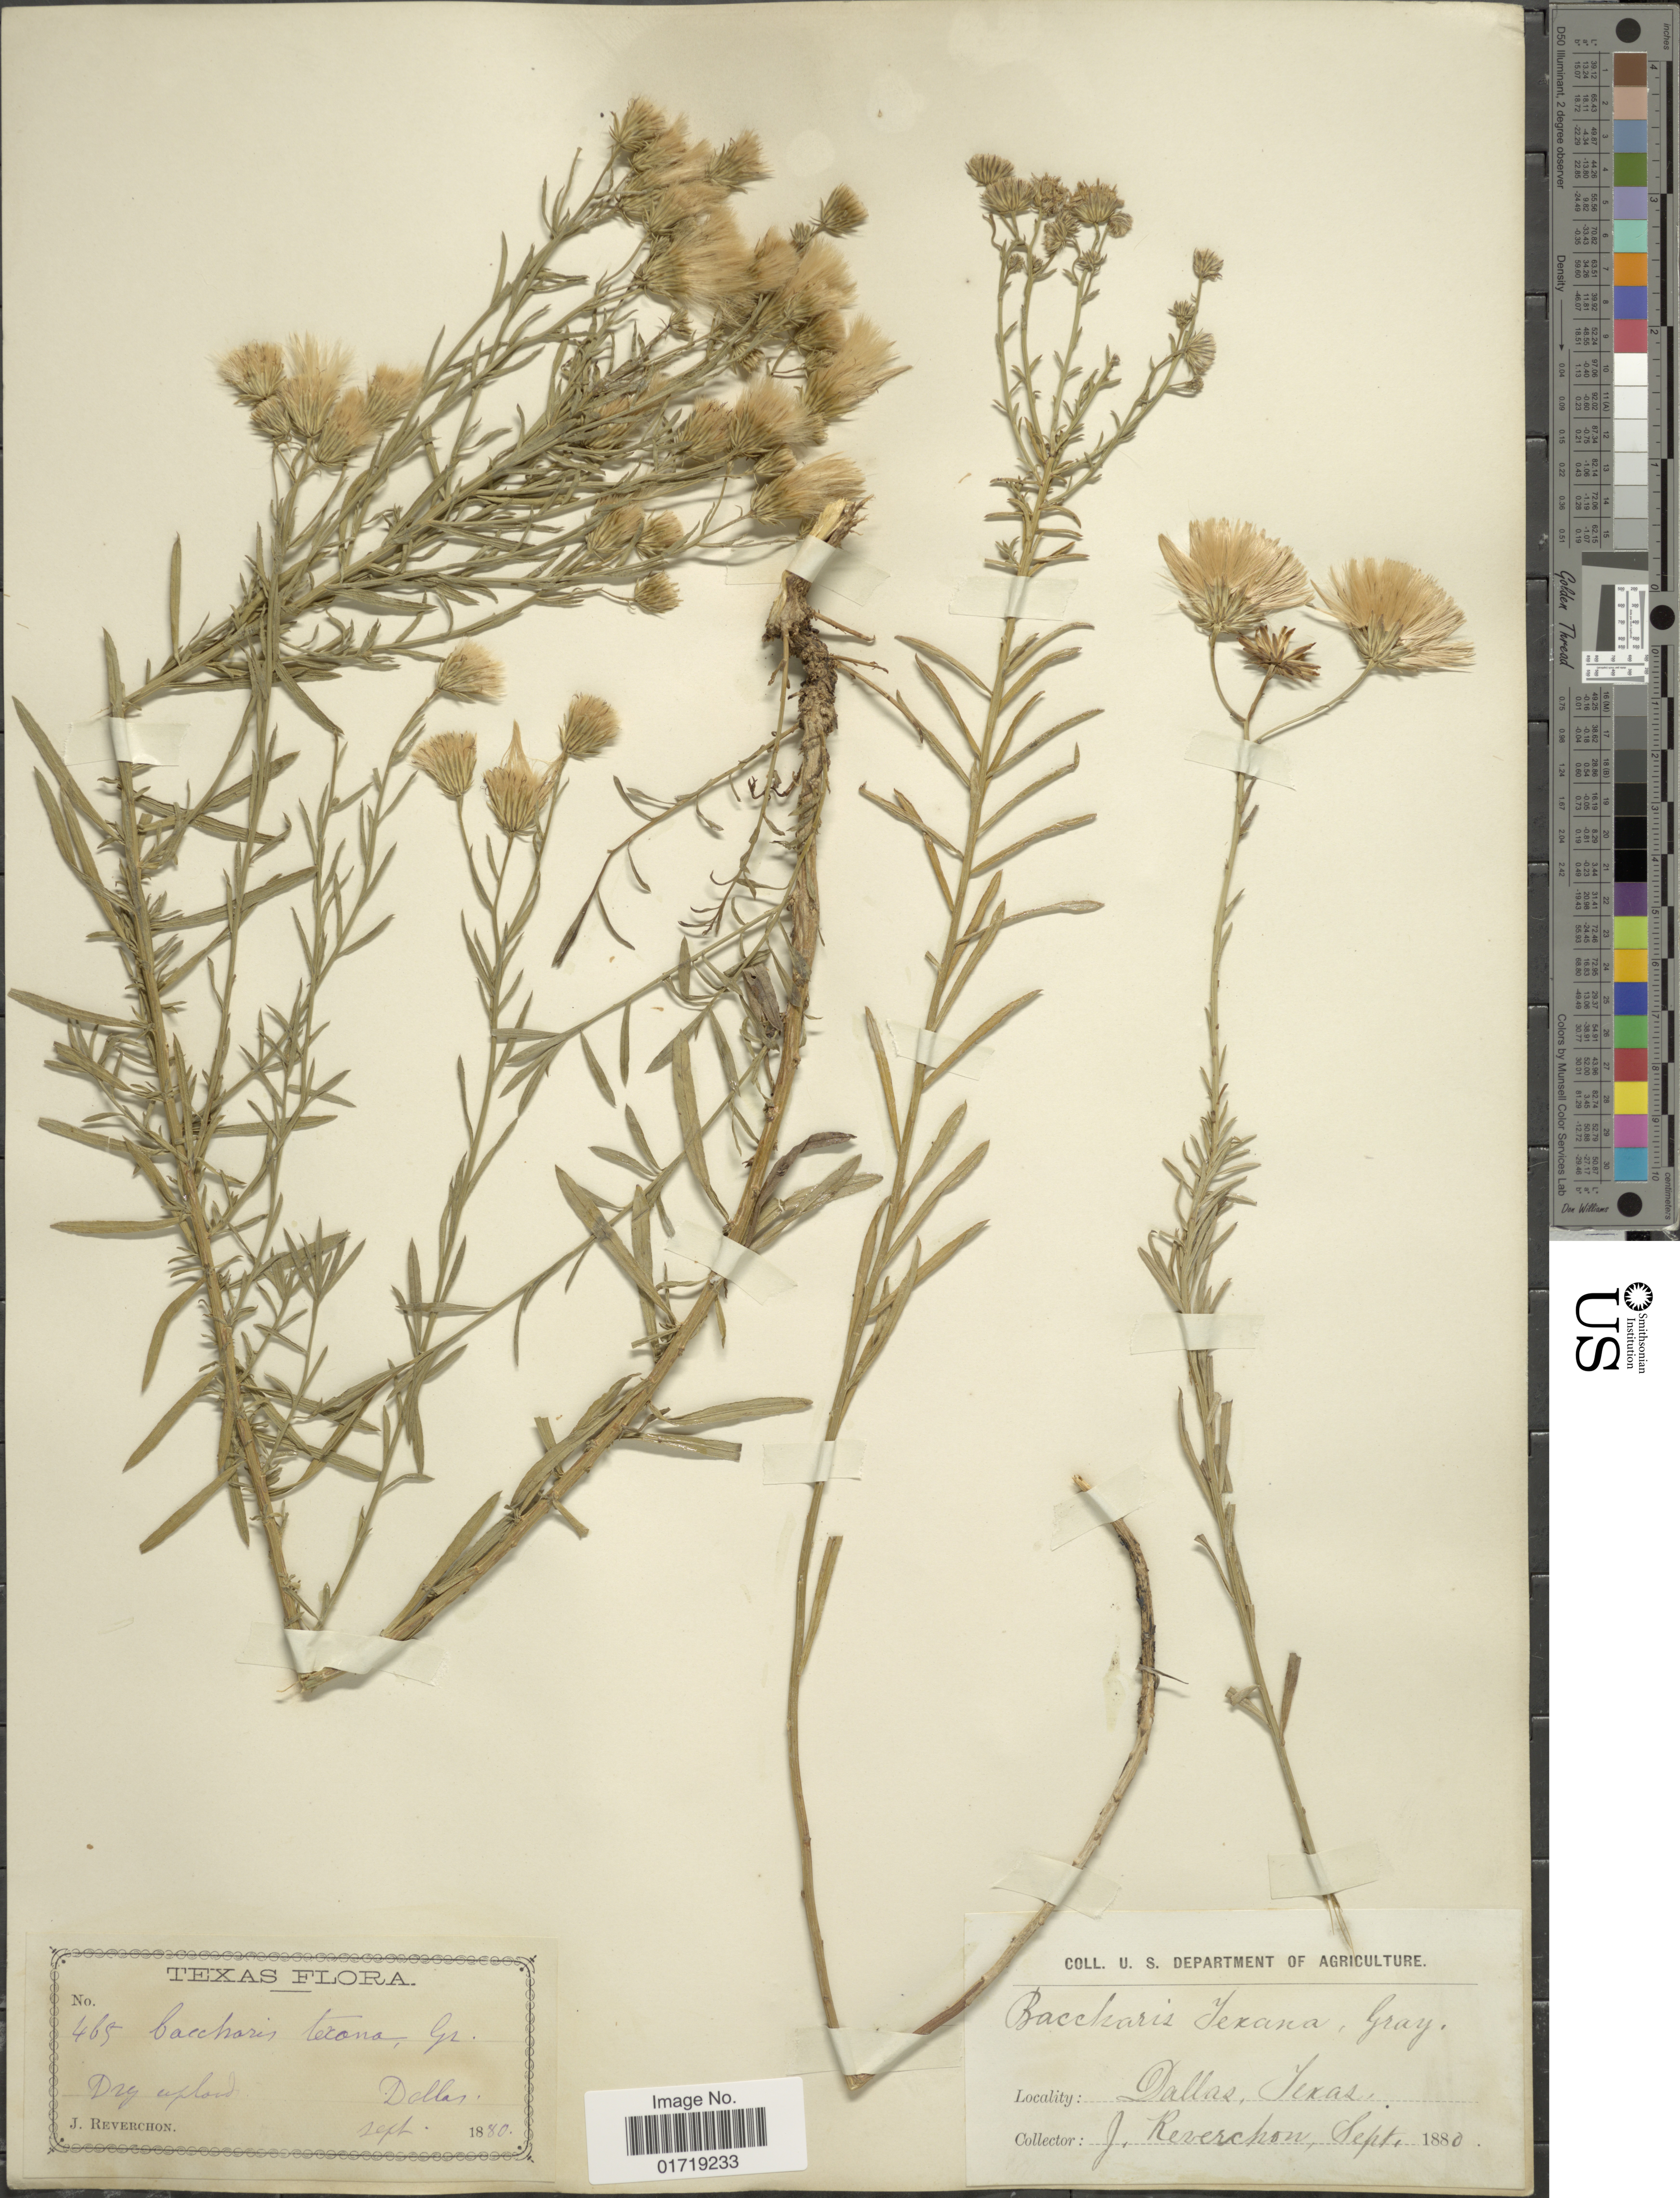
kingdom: Plantae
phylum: Tracheophyta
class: Magnoliopsida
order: Asterales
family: Asteraceae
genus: Baccharis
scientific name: Baccharis texana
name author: (Torr.) A. Gray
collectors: J. Reverchon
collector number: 465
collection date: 1880-09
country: United States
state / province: Texas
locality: Dry upland, Dallas, Texas